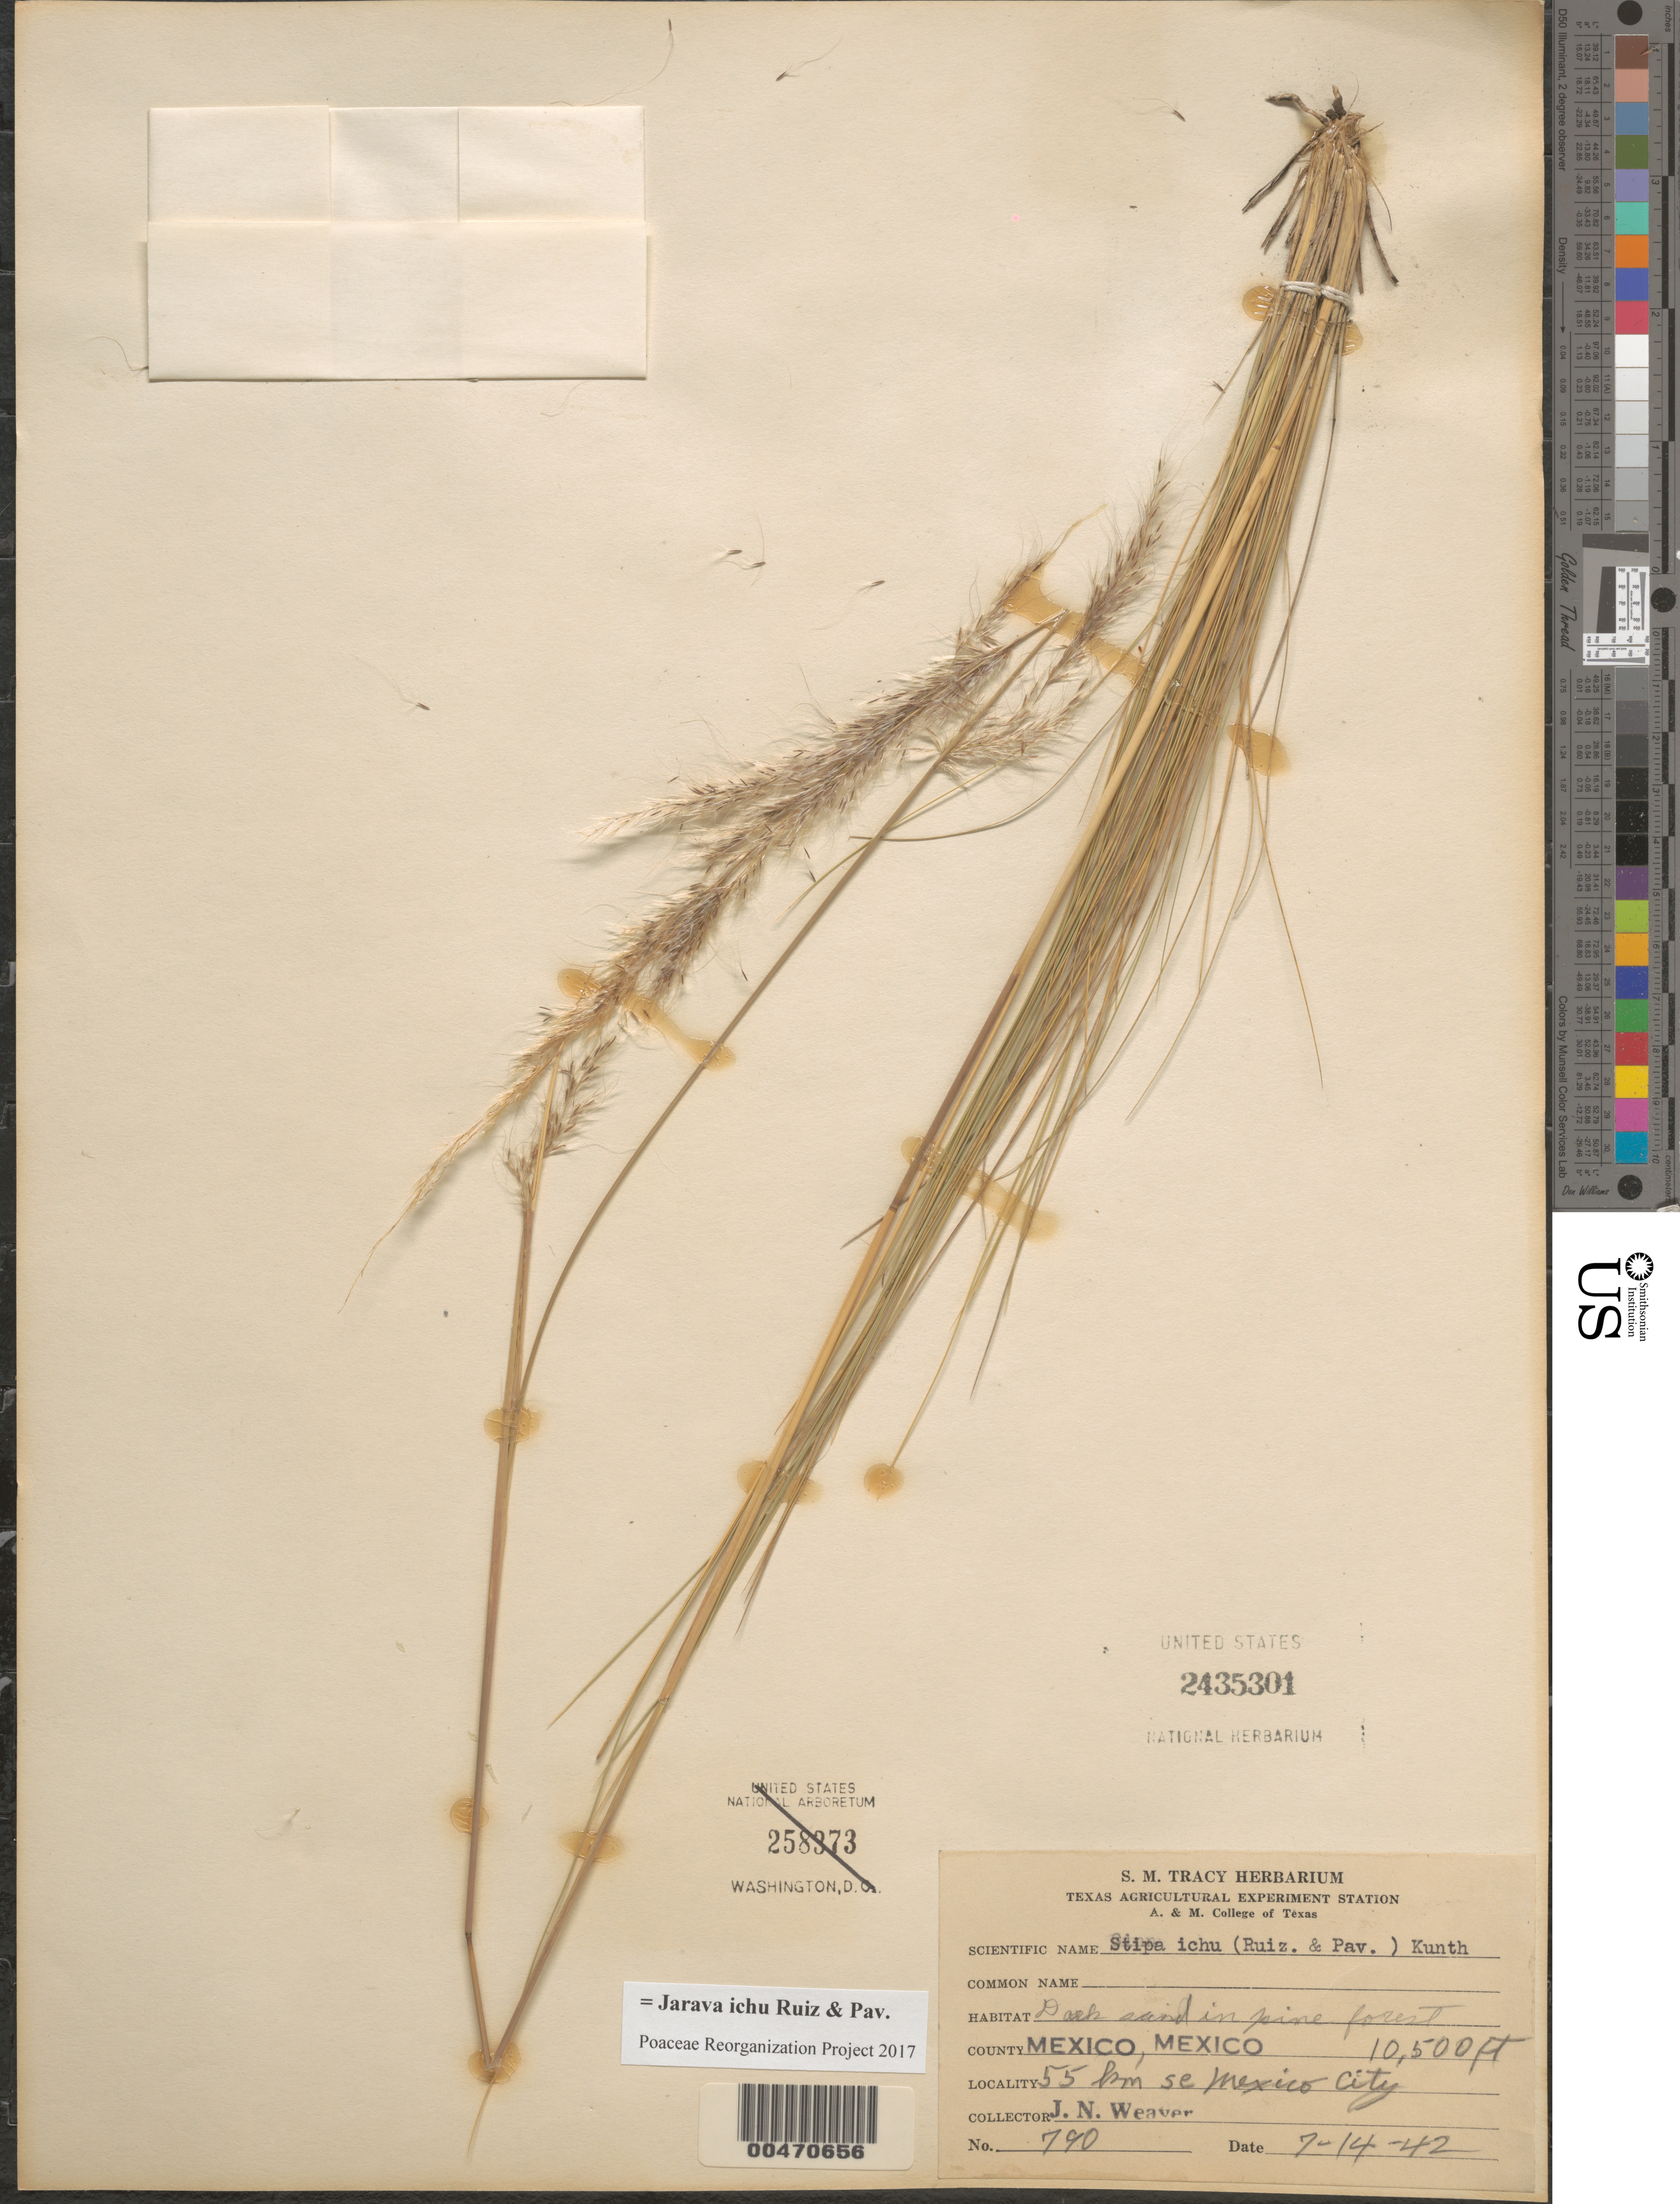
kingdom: Plantae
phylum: Tracheophyta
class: Liliopsida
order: Poales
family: Poaceae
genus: Jarava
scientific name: Jarava ichu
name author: Ruiz & Pav.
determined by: Poaceae Reorganization Project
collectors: J. N. Weaver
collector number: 790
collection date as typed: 14 Jul 1942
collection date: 1942-07-14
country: Mexico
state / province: México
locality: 55 km SE of Mexico City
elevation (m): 3200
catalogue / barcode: US 2435301